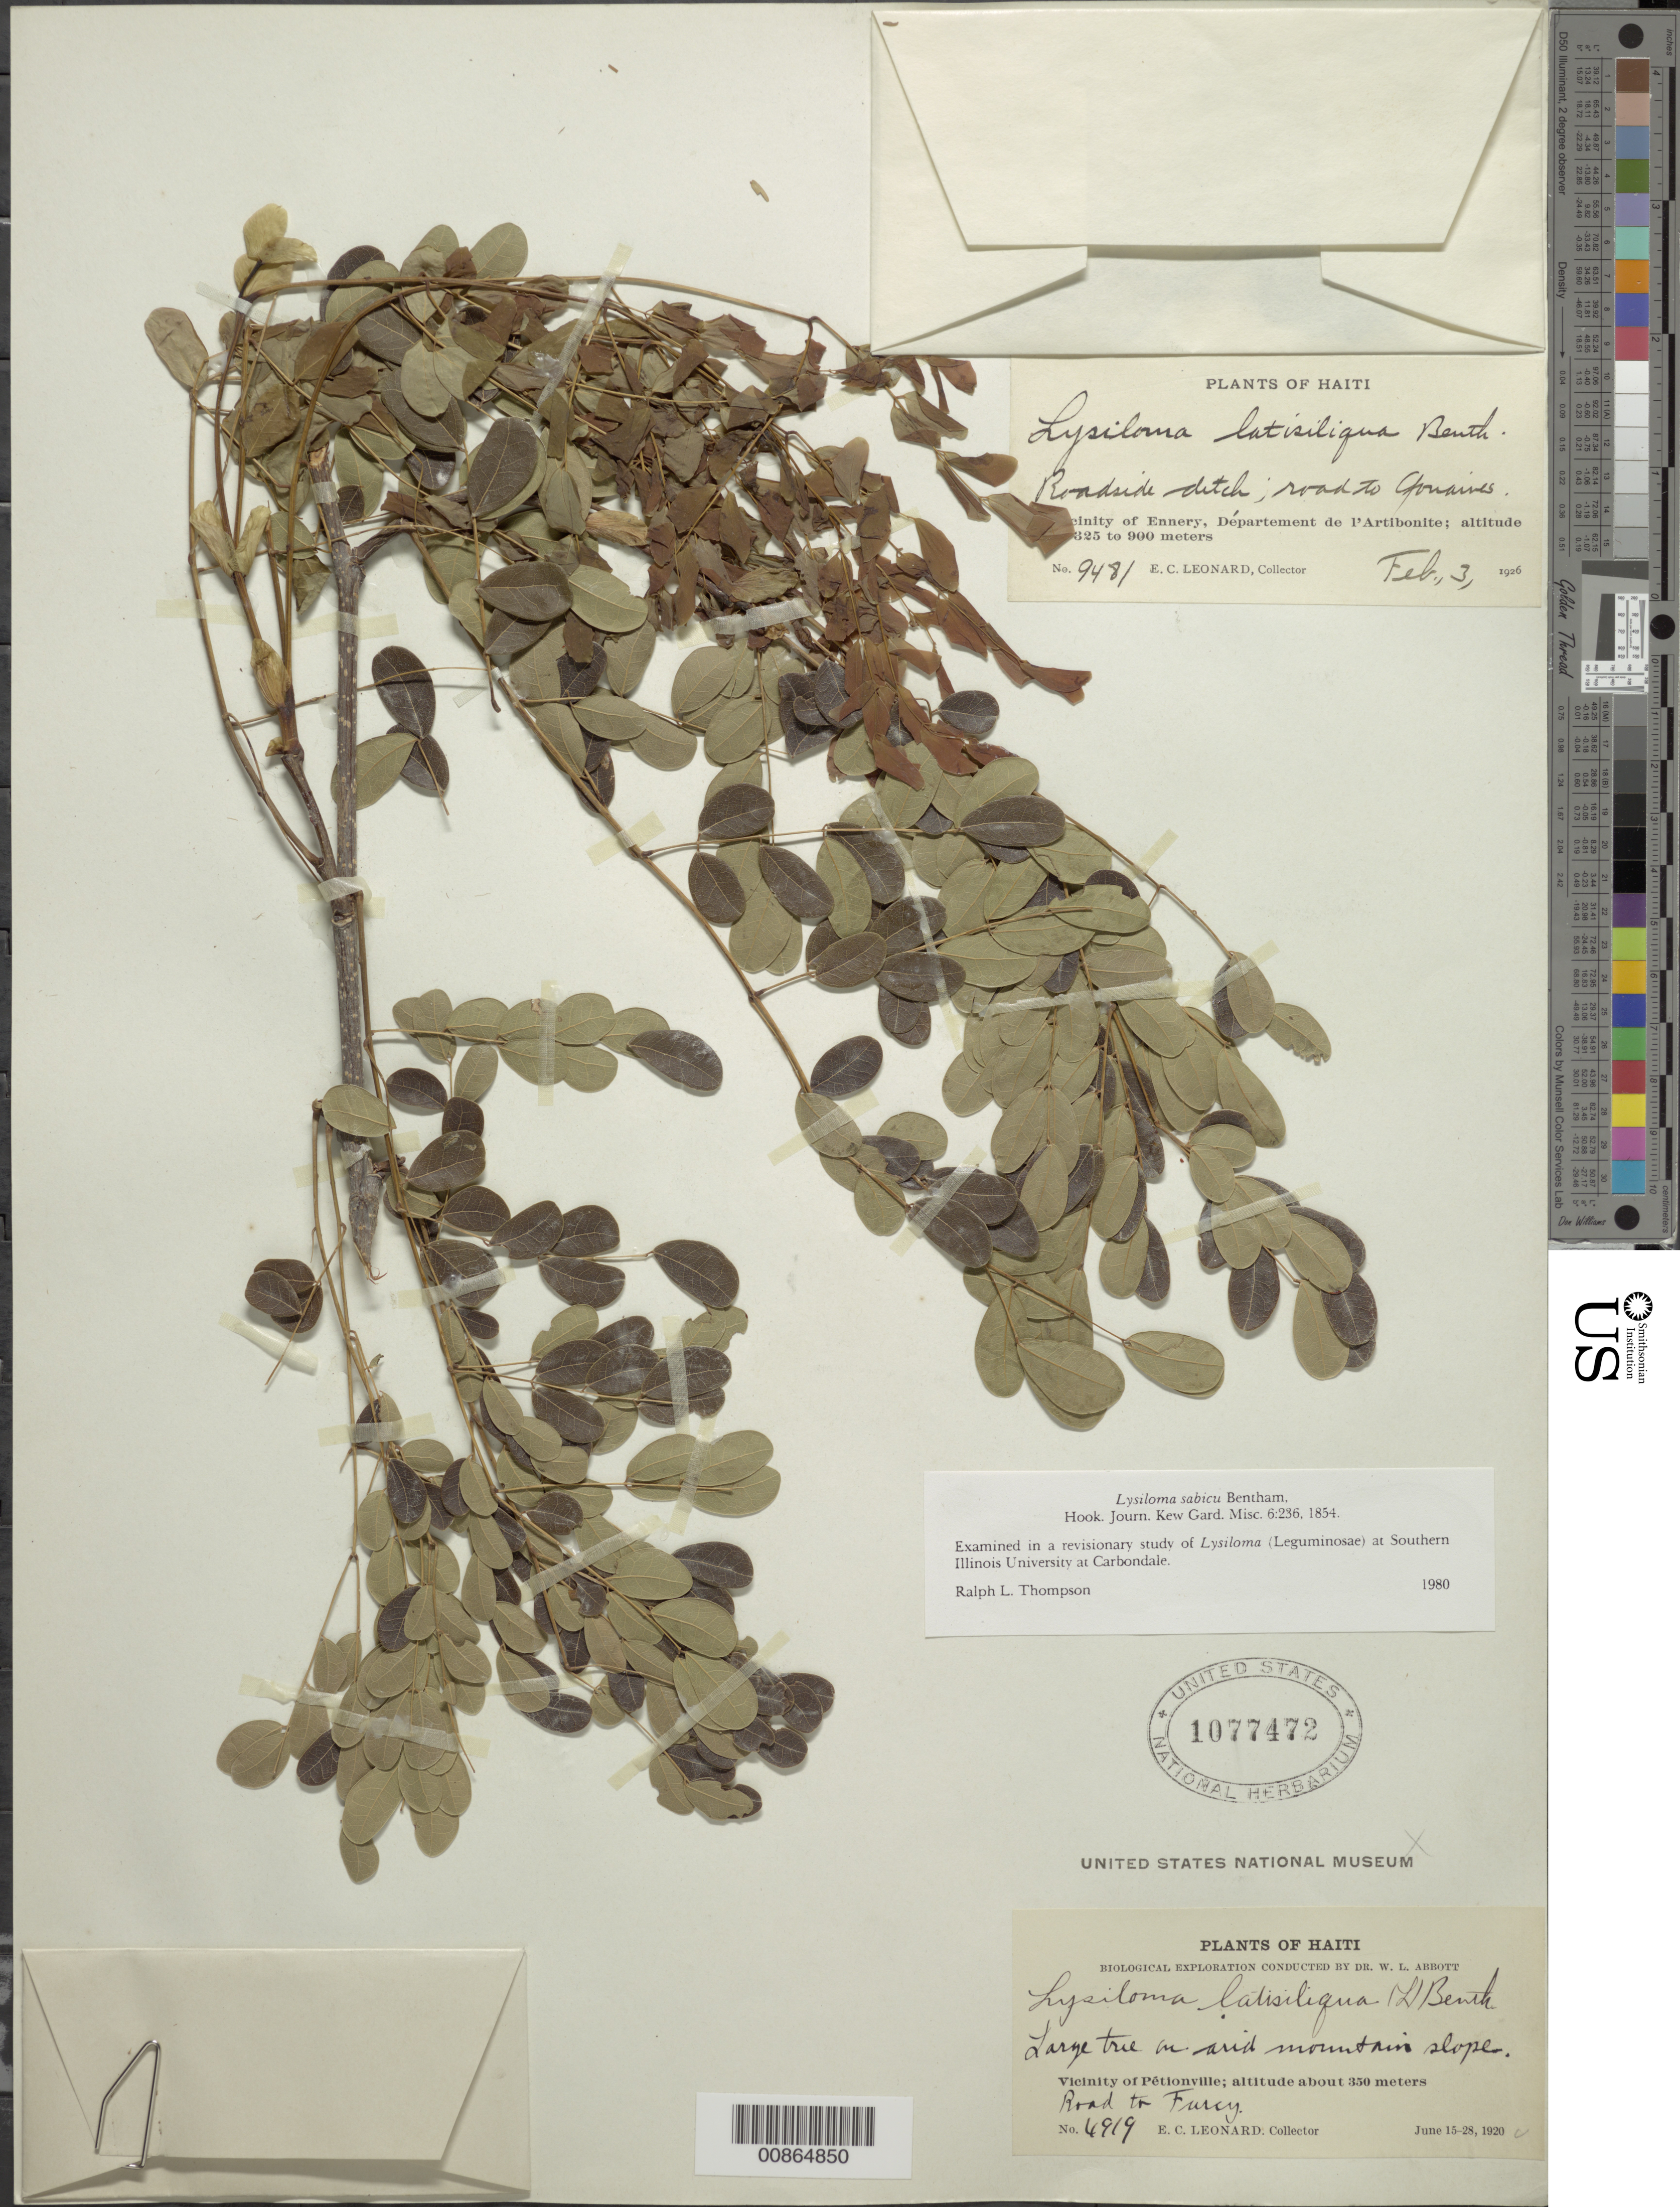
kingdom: Plantae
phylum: Tracheophyta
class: Magnoliopsida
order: Fabales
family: Fabaceae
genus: Lysiloma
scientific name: Lysiloma sabicu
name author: Benth.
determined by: Thompson, R. L.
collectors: E. C. Leonard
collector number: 4919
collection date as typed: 15 Jun 1920 to 28 Jun 1920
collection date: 1920-06-15/1920-06-28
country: Haiti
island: Hispaniola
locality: Vicinity of Pétionville. Road to Furcy.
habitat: Arid mountain slope.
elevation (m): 350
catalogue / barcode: US 1077472